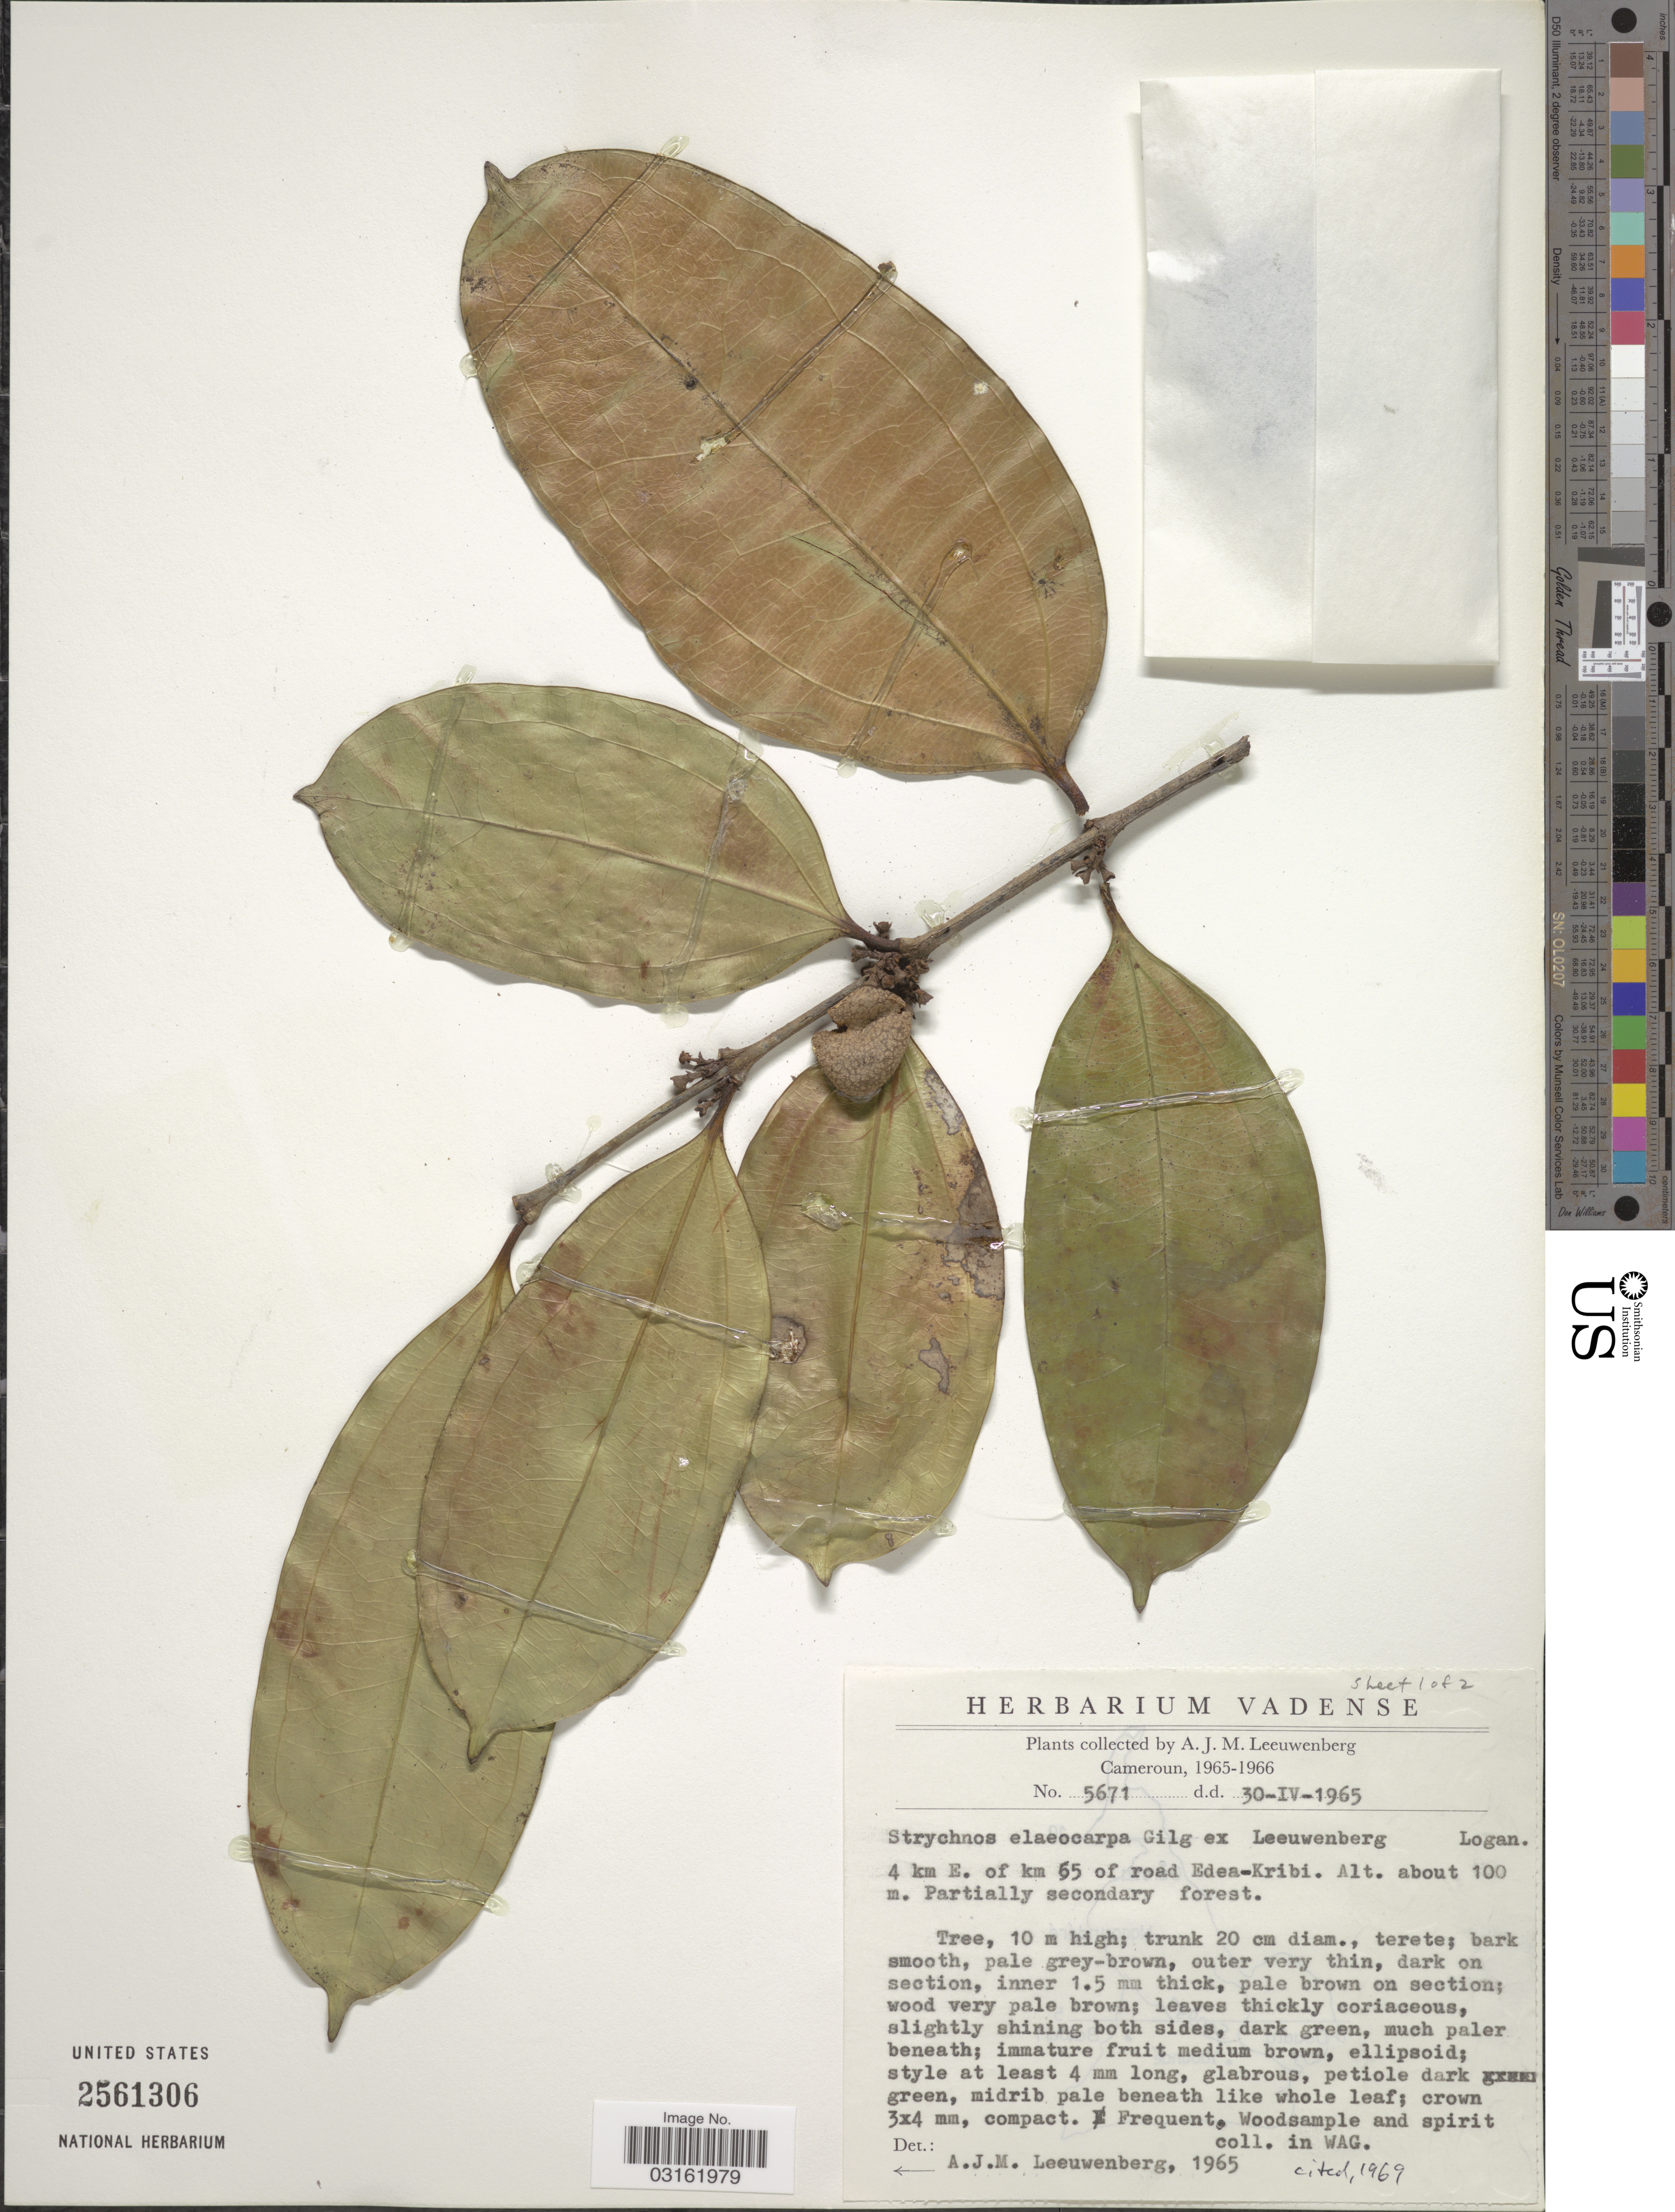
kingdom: Plantae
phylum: Tracheophyta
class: Magnoliopsida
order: Gentianales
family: Loganiaceae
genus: Strychnos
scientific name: Strychnos elaeocarpa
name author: Gilg ex Leeuwenb.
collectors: A. J. M. Leeuwenberg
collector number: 5671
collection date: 1965-04-30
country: Cameroon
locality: Cameroun. 4 km E. of km 65 of road Edea-Kribi.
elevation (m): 100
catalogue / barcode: US 2561306